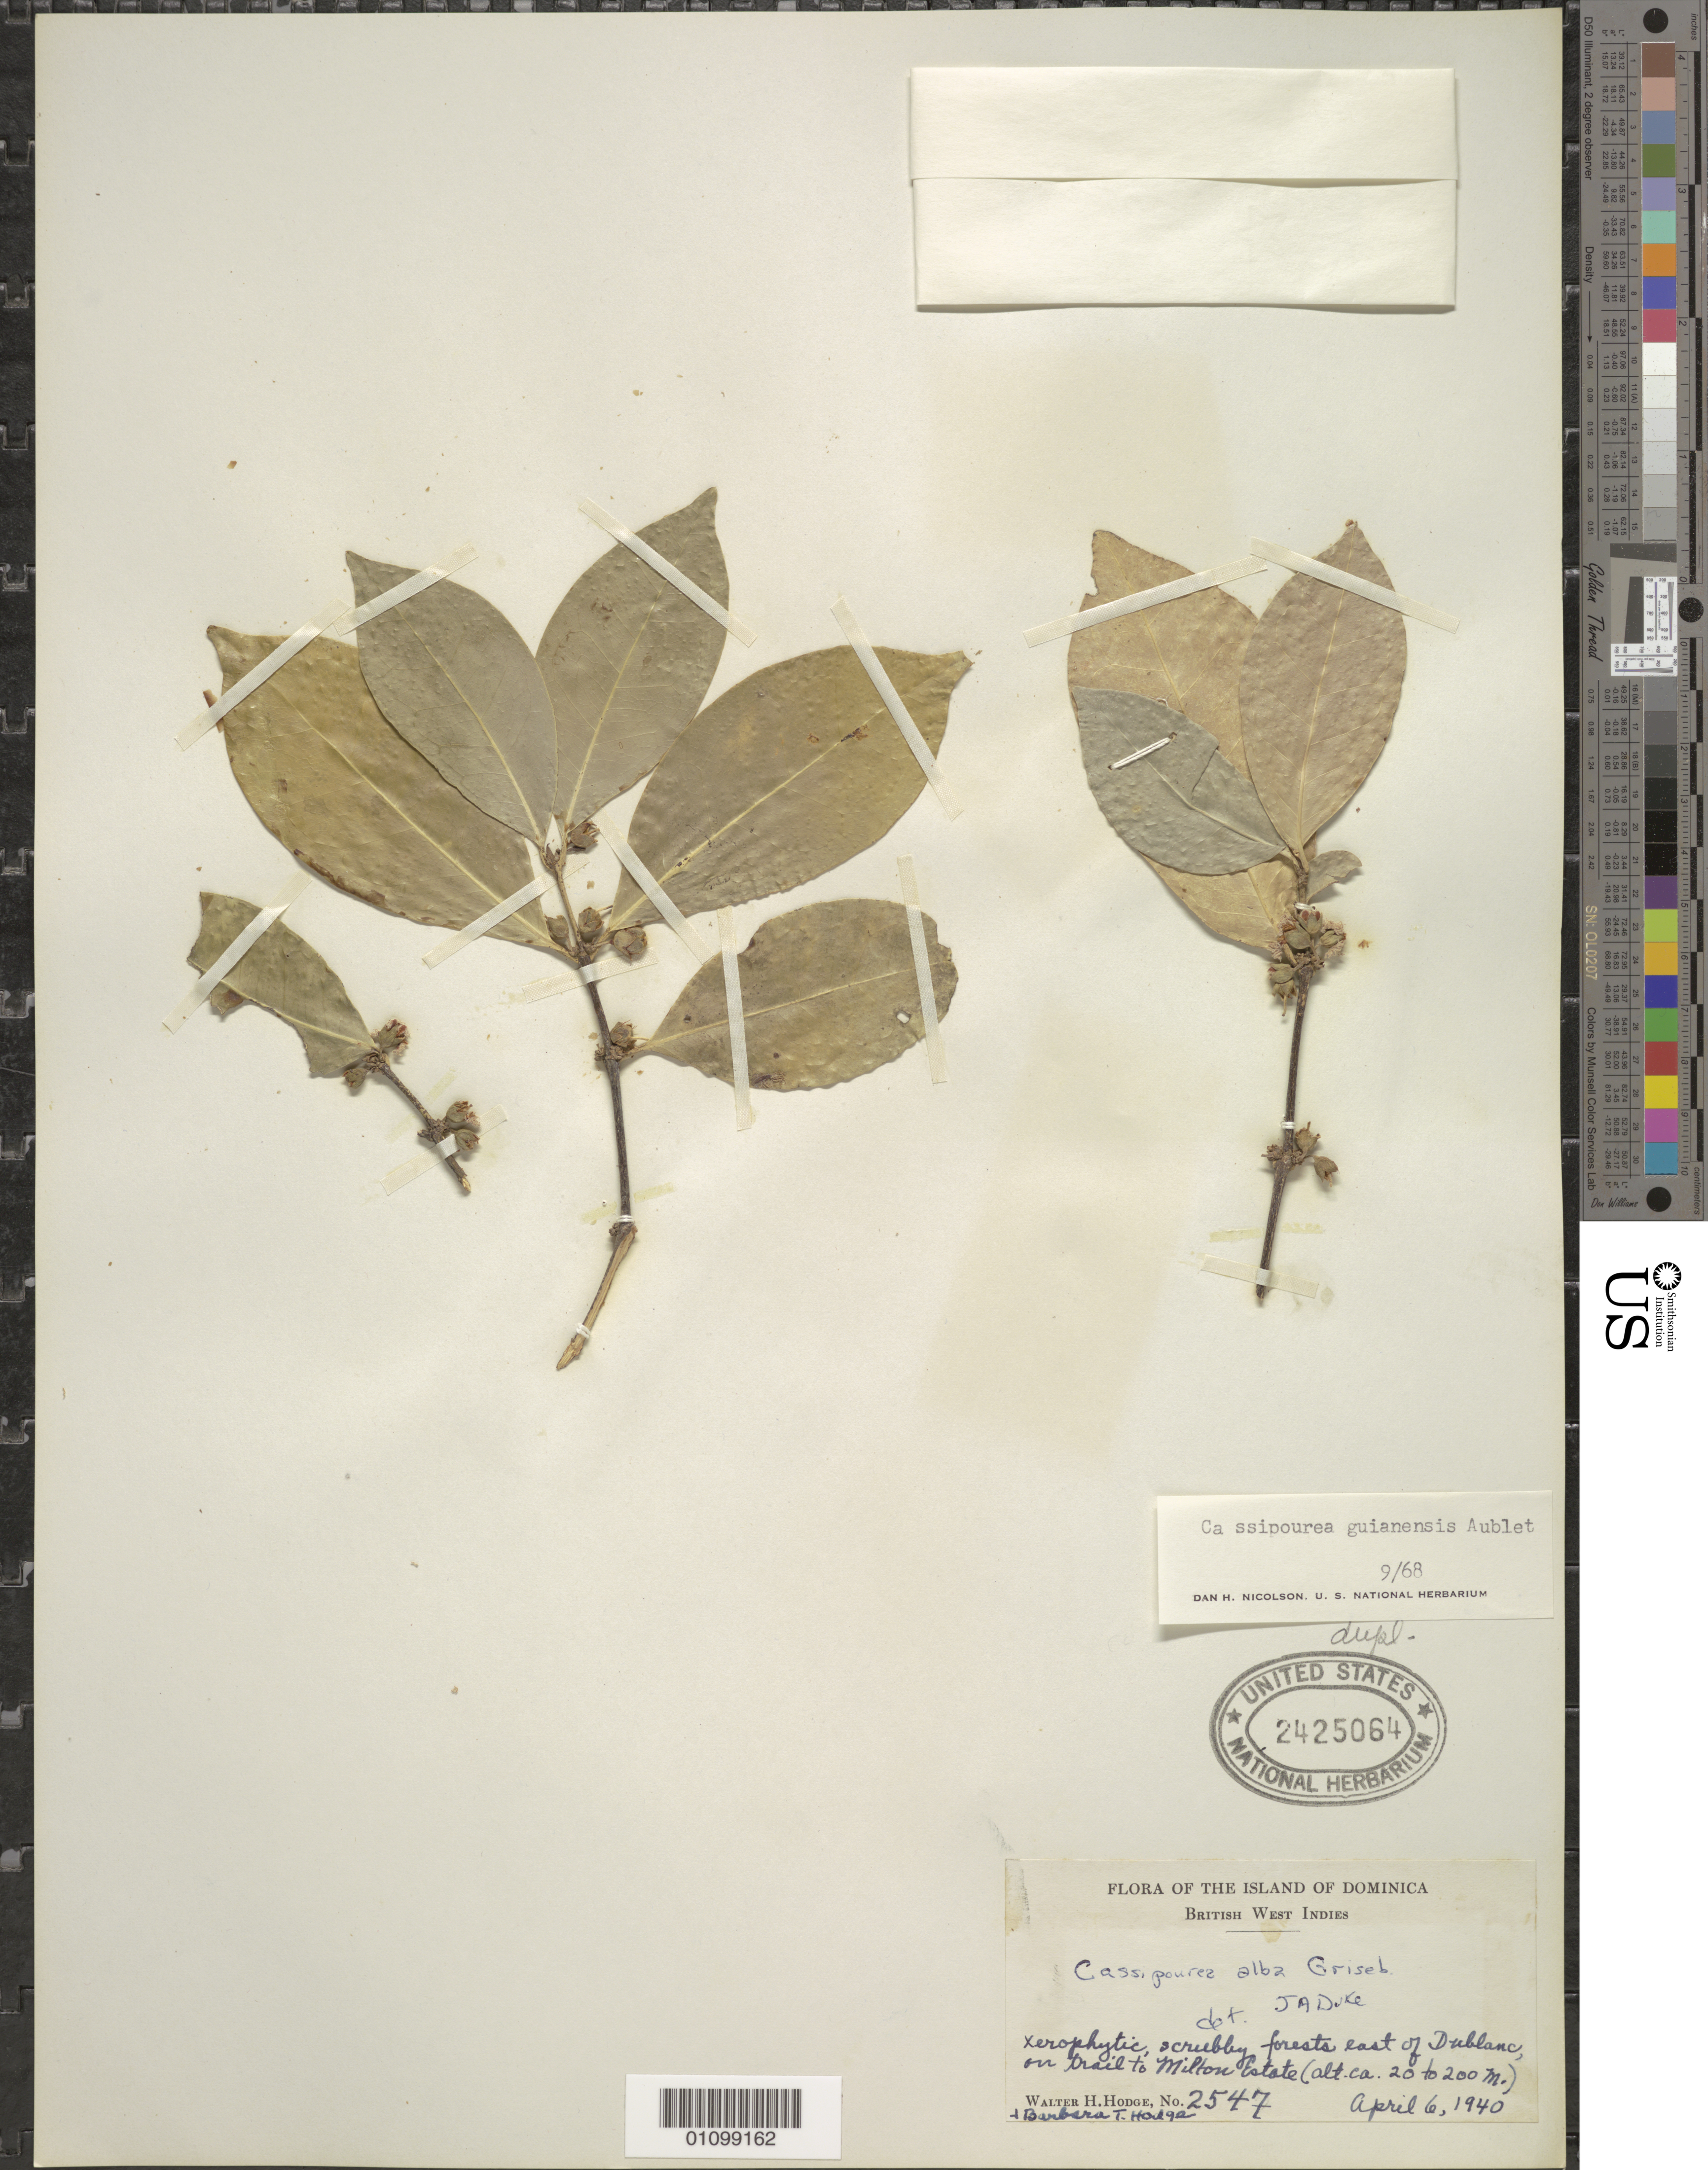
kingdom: Plantae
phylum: Tracheophyta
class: Magnoliopsida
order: Malpighiales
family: Rhizophoraceae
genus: Cassipourea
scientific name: Cassipourea guianensis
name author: Aubl.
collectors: W. Hodge & B. Hodge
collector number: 2547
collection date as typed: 06 Apr 1940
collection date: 1940-04-06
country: Dominica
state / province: St. Peter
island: Dominica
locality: Xerophytic, scrubby forests E of Dublanc on trail to Milton Estate.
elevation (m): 20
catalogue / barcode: US 2425064